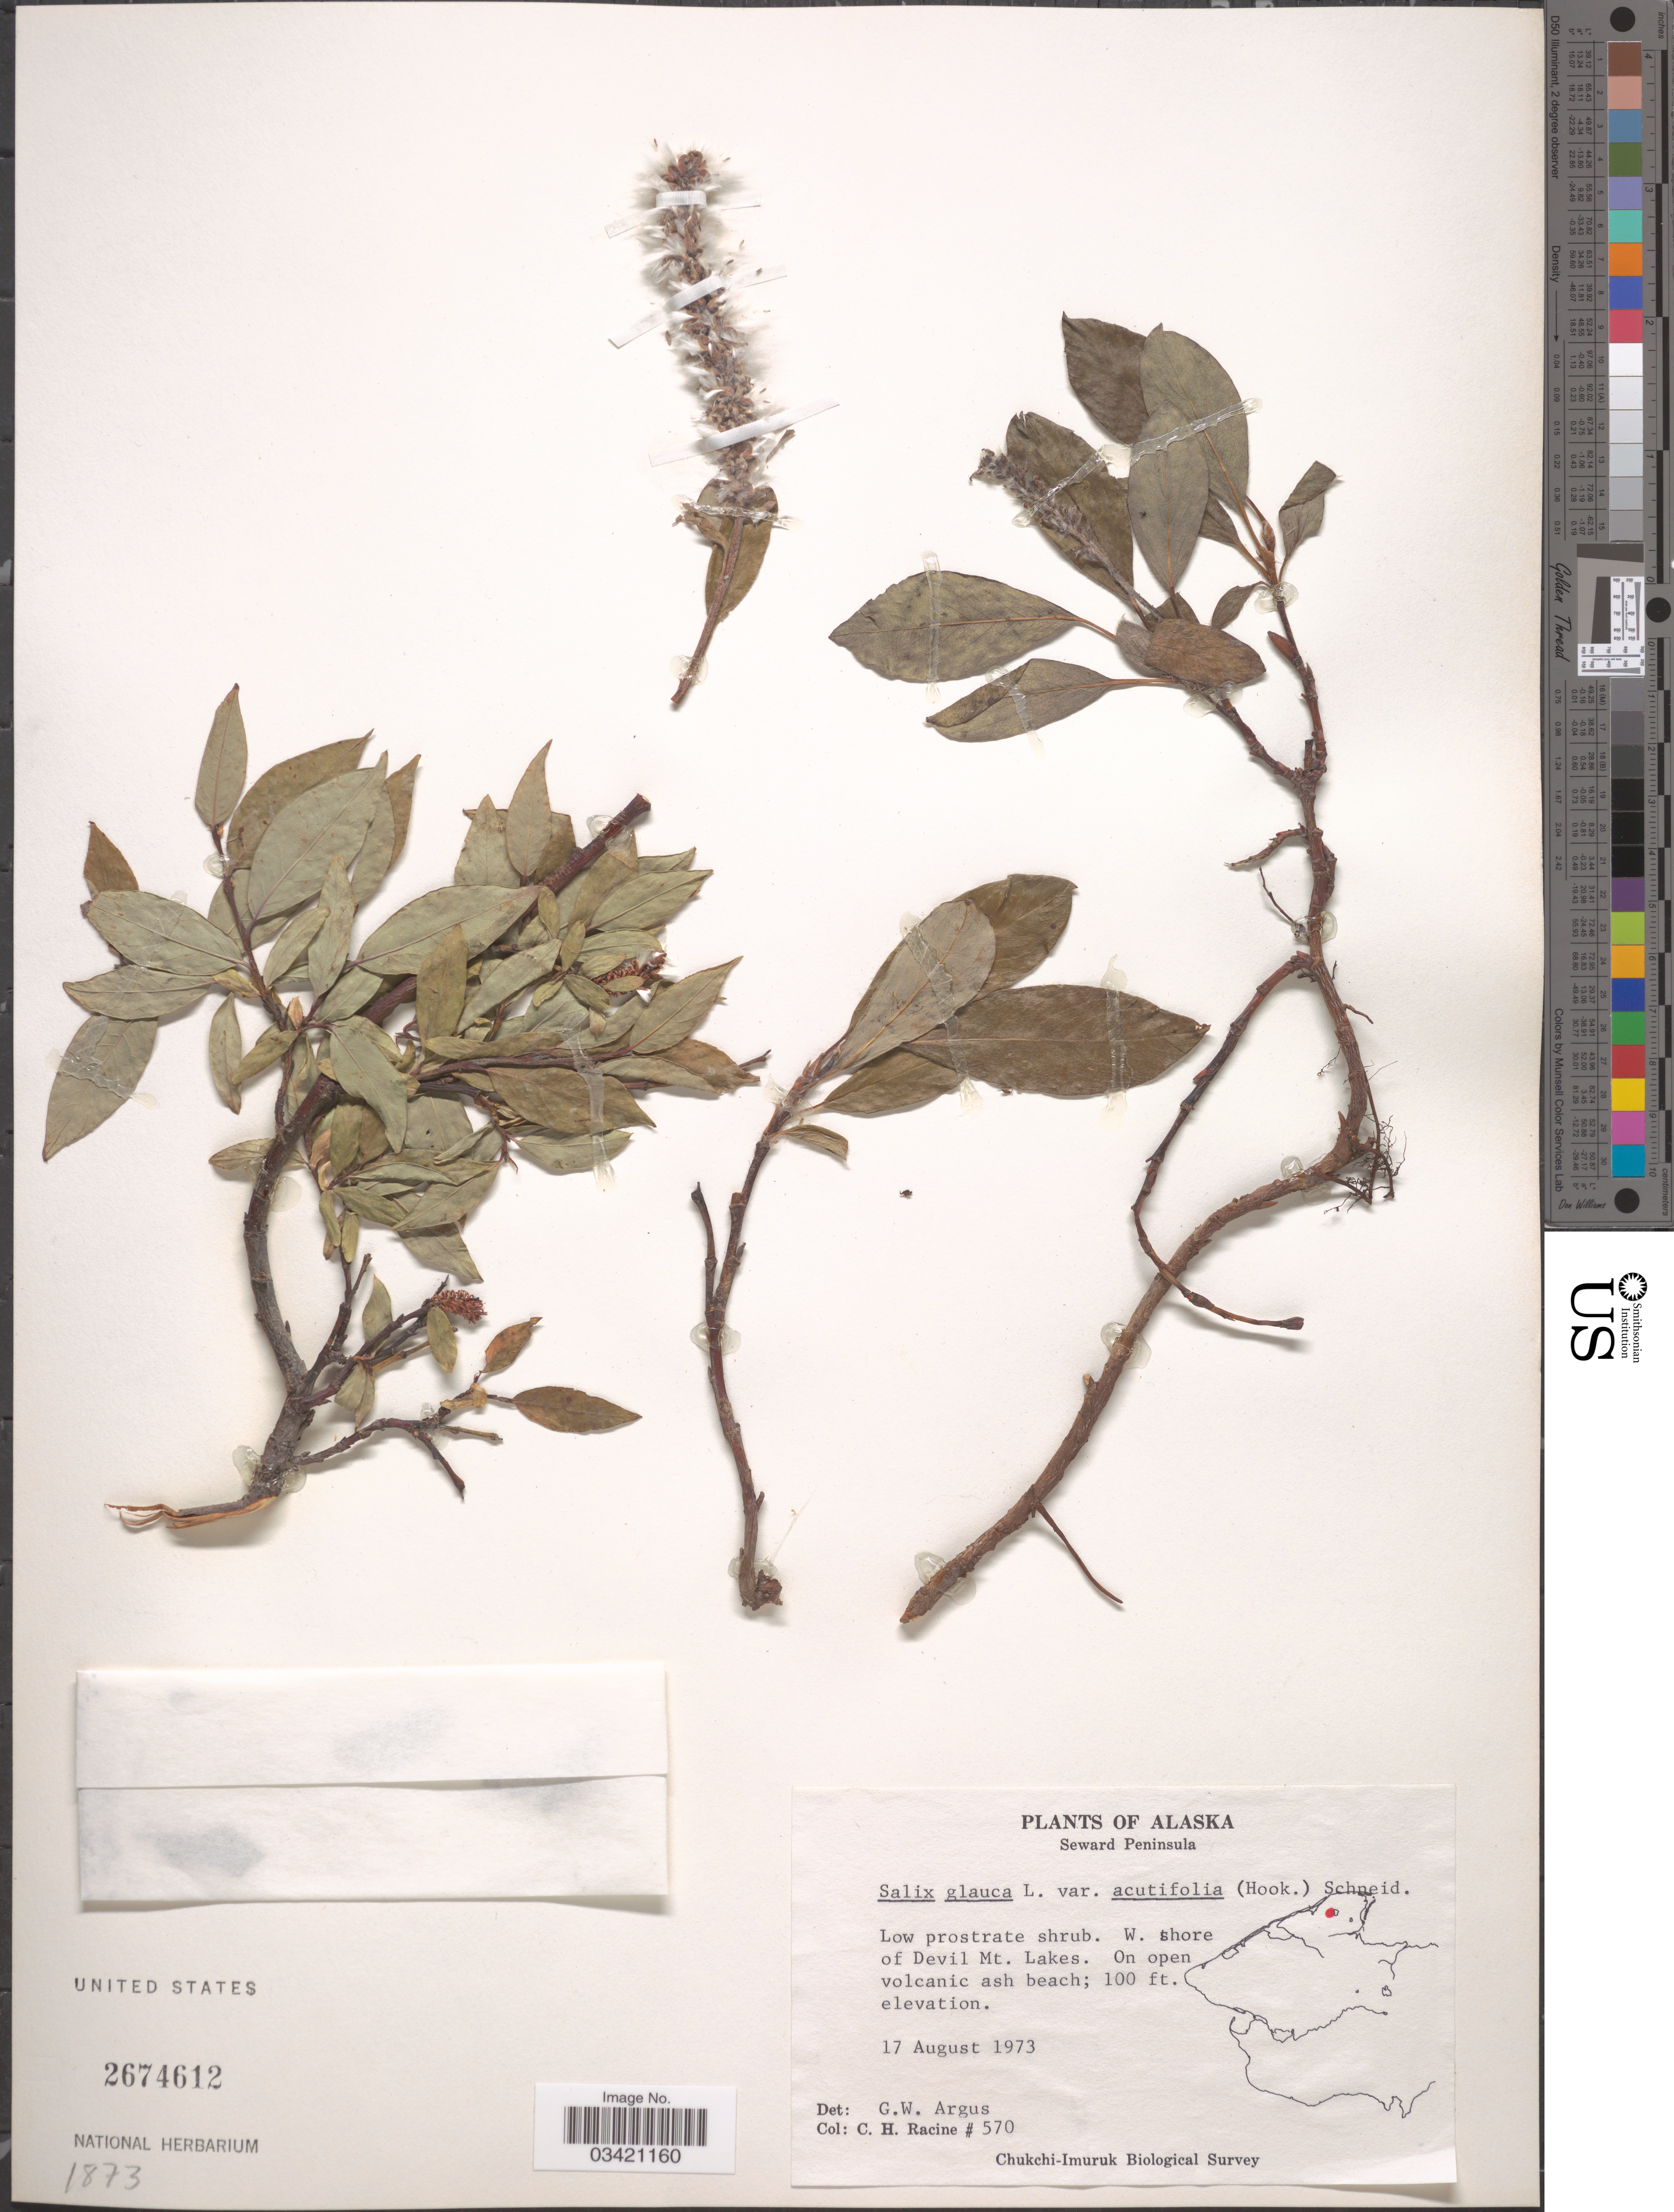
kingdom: Plantae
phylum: Tracheophyta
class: Magnoliopsida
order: Malpighiales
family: Salicaceae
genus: Salix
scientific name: Salix glauca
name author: L.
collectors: C. Racine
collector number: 570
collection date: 1973-08-17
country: United States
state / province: Alaska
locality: Seward Peninsula. W. shore of Devil Mt. Lakes.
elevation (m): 30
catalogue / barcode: US 2674612